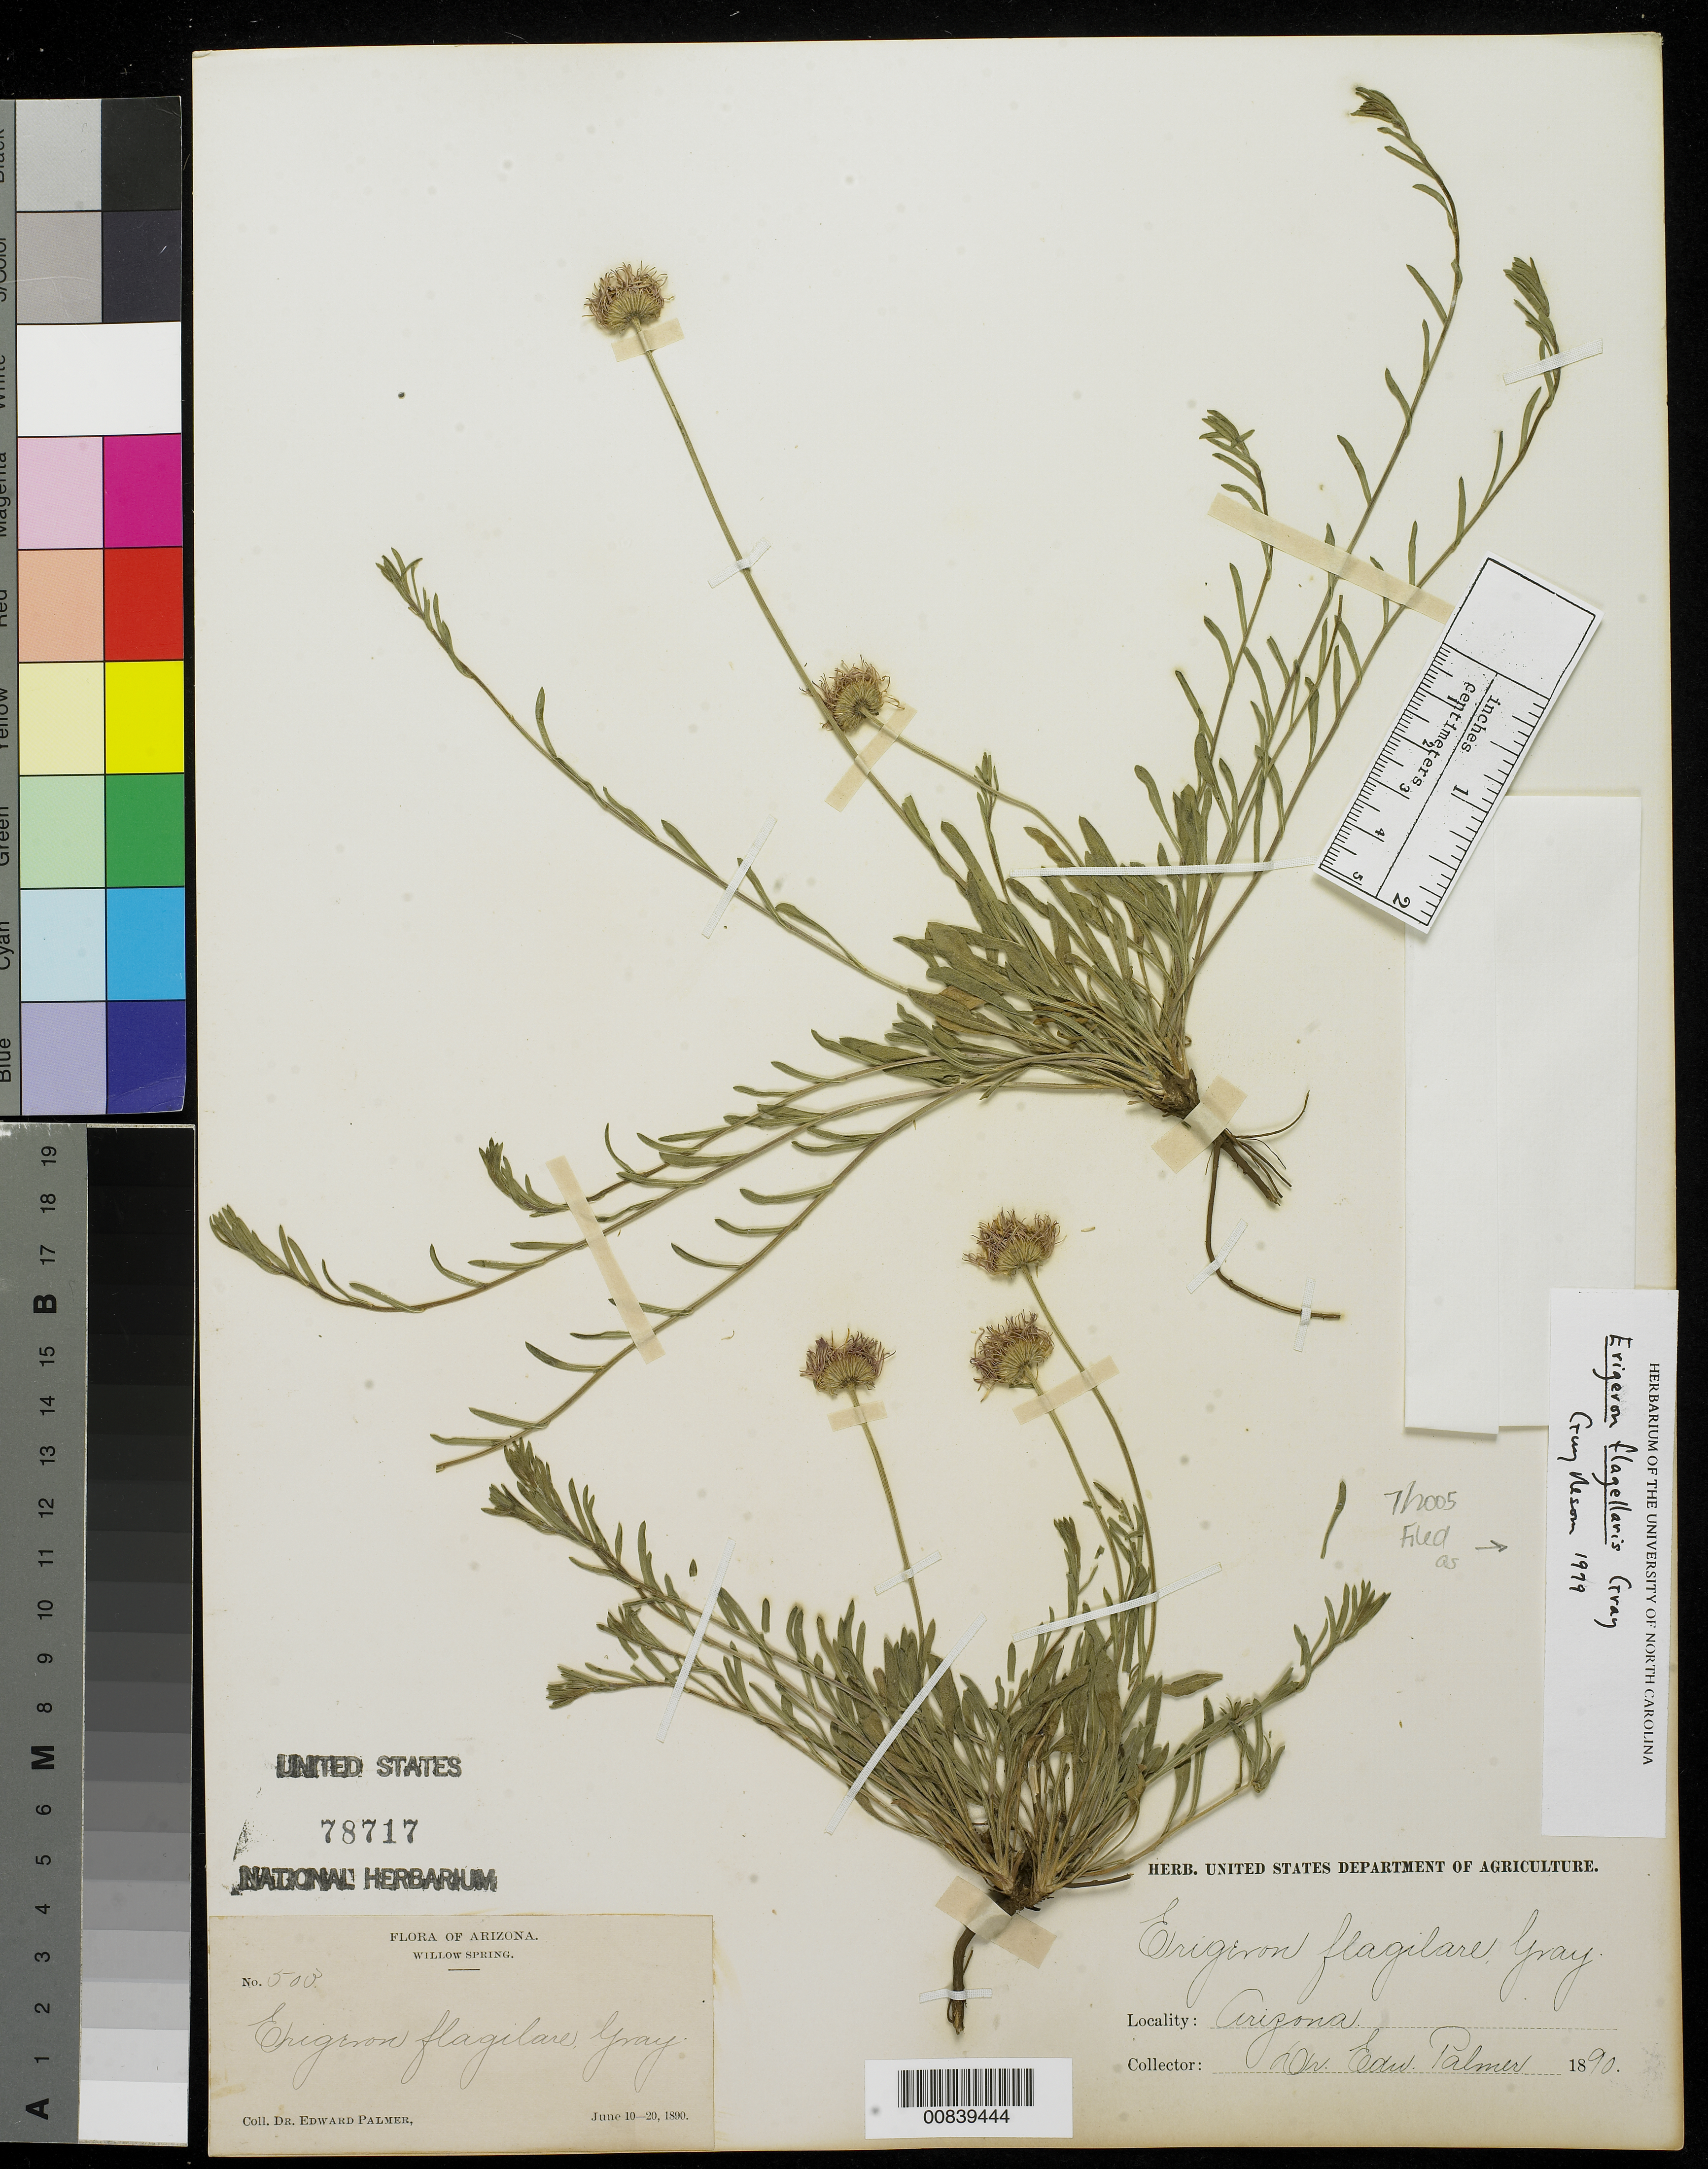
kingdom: Plantae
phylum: Tracheophyta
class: Magnoliopsida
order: Asterales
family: Asteraceae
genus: Erigeron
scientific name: Erigeron flagellaris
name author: A. Gray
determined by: Nesom, Guy L.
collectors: E. Palmer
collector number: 503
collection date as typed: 10 Jun 1890 to 20 Jun 1890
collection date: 1890-06-10/1890-06-20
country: United States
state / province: Arizona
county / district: Coconino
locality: Willow Spring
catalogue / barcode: US 78717